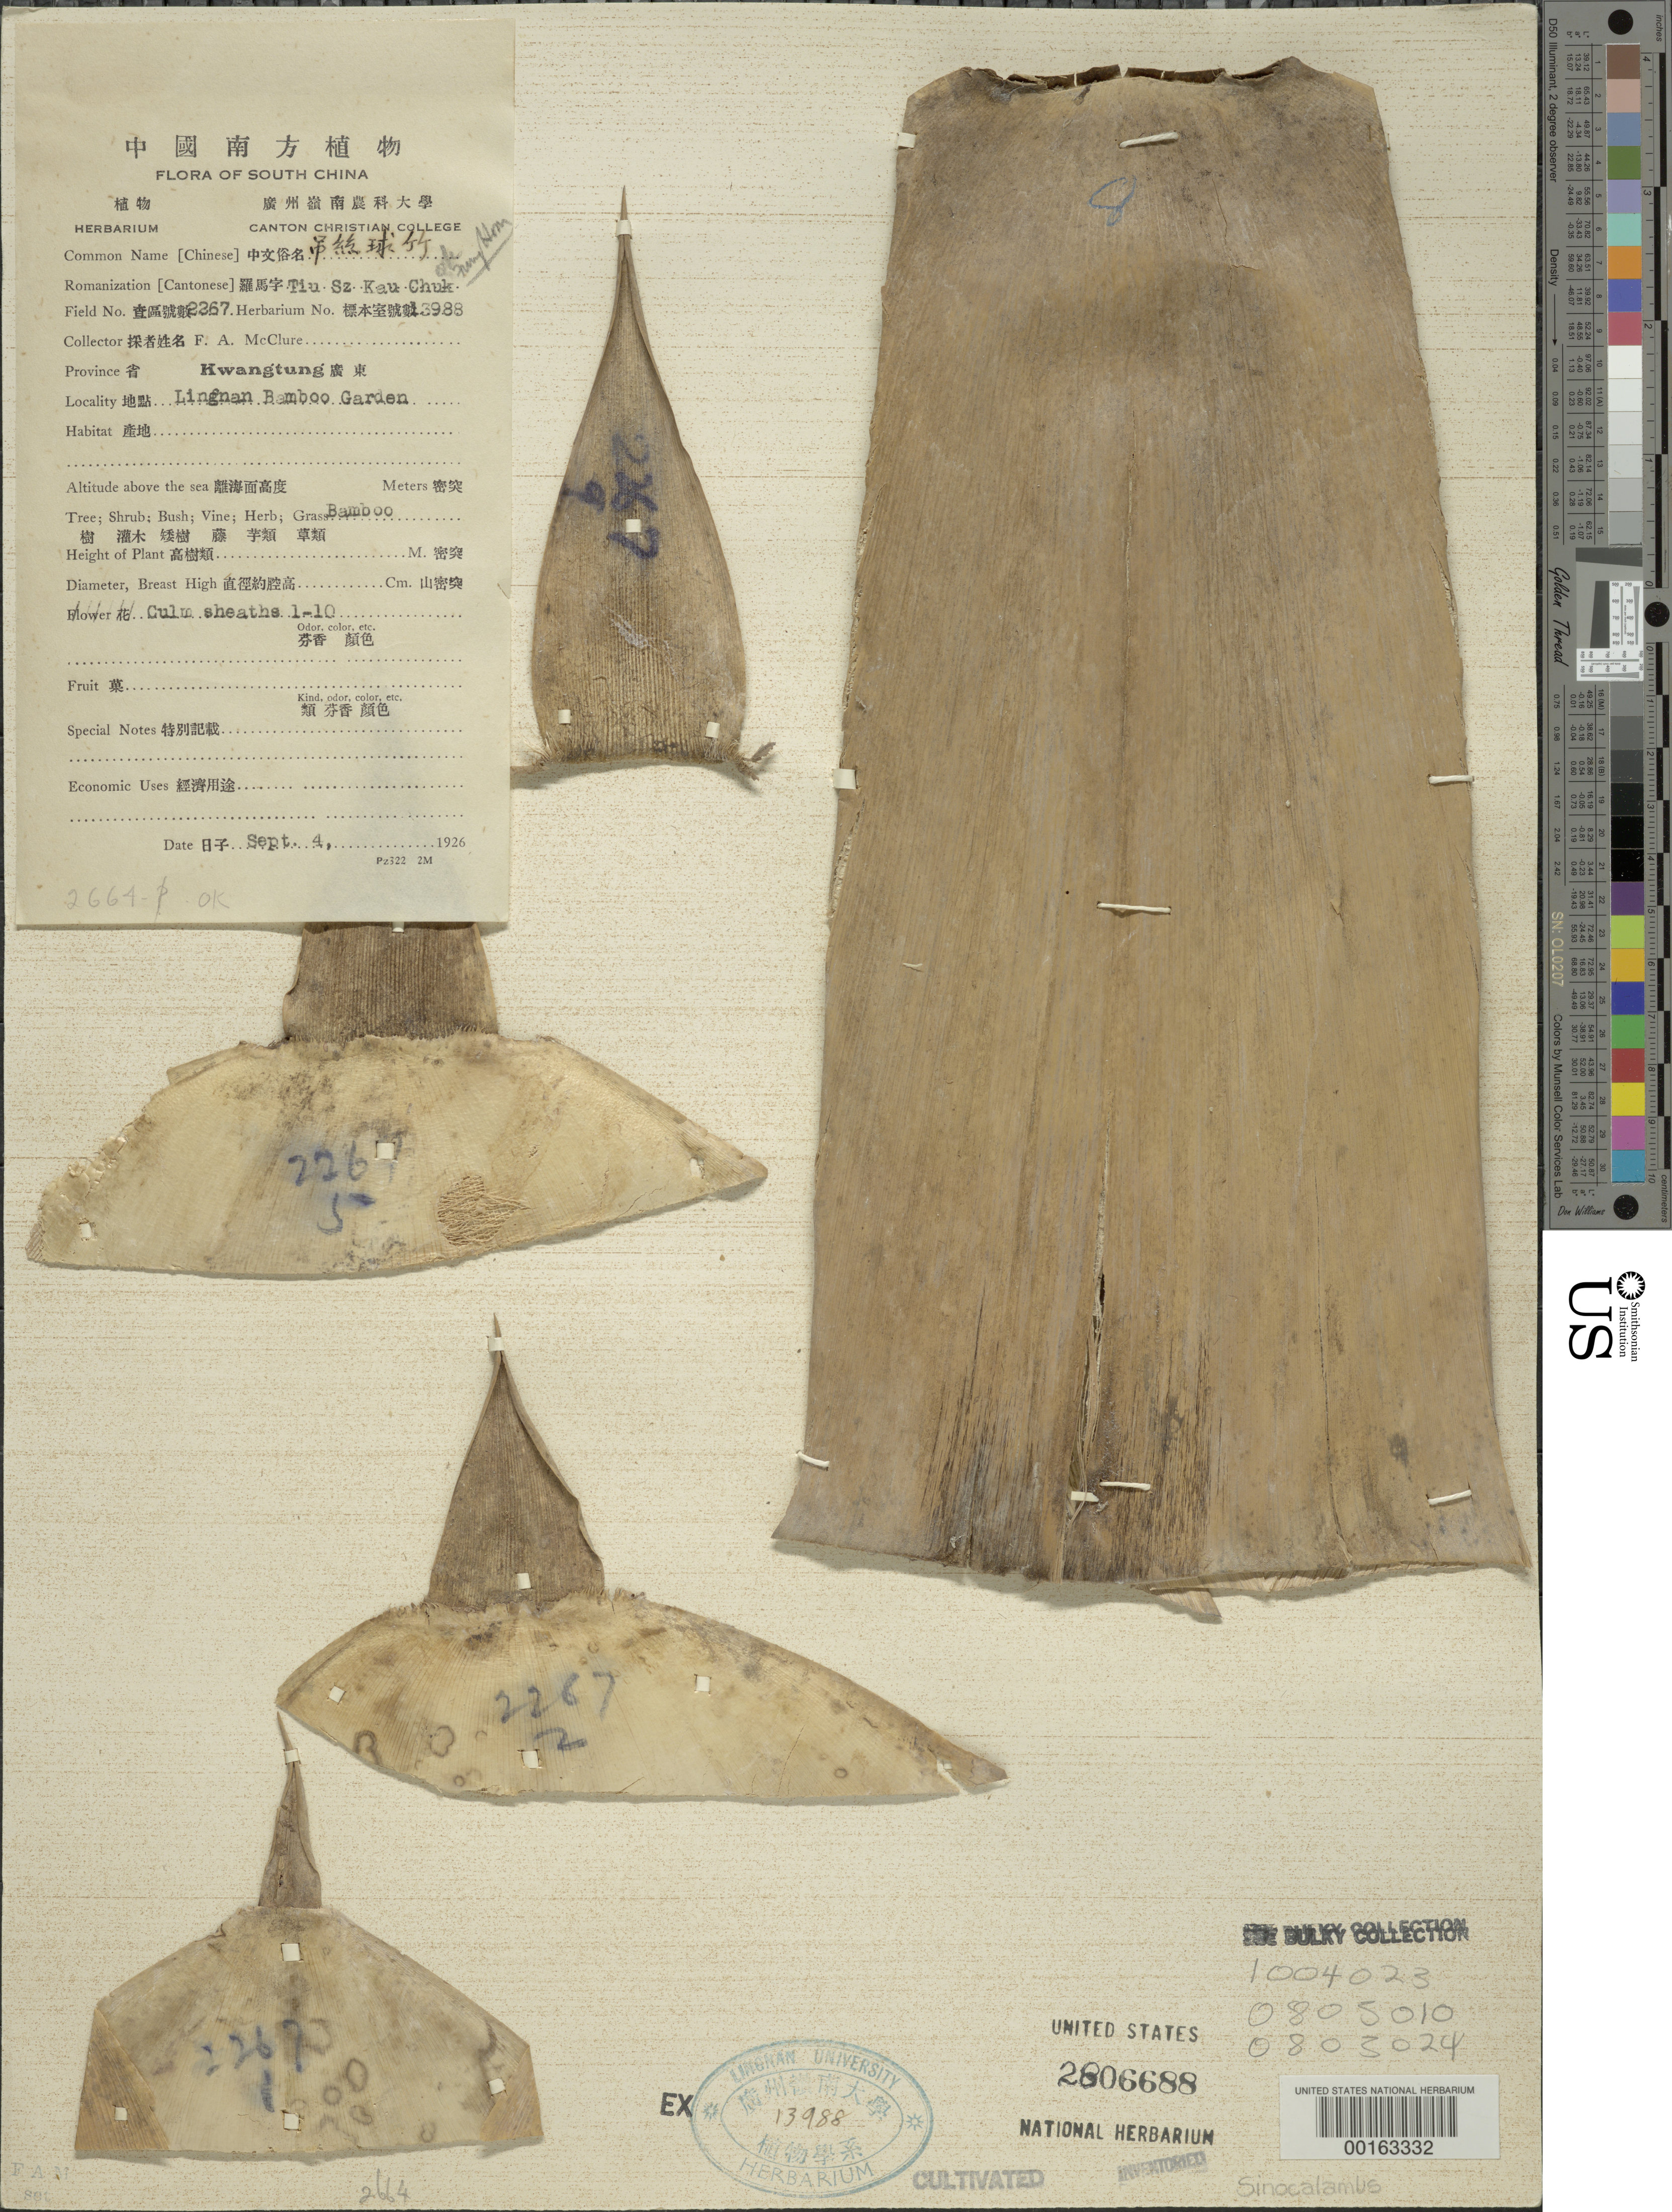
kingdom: Plantae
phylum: Tracheophyta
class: Liliopsida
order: Poales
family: Poaceae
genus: Sinocalamus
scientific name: Sinocalamus sp.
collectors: F. A. McClure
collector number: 2267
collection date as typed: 04 Sep 1926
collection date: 1926-09-04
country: China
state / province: Guangdong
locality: Lingnan Unversity Bamboo Garden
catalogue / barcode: US 2806688